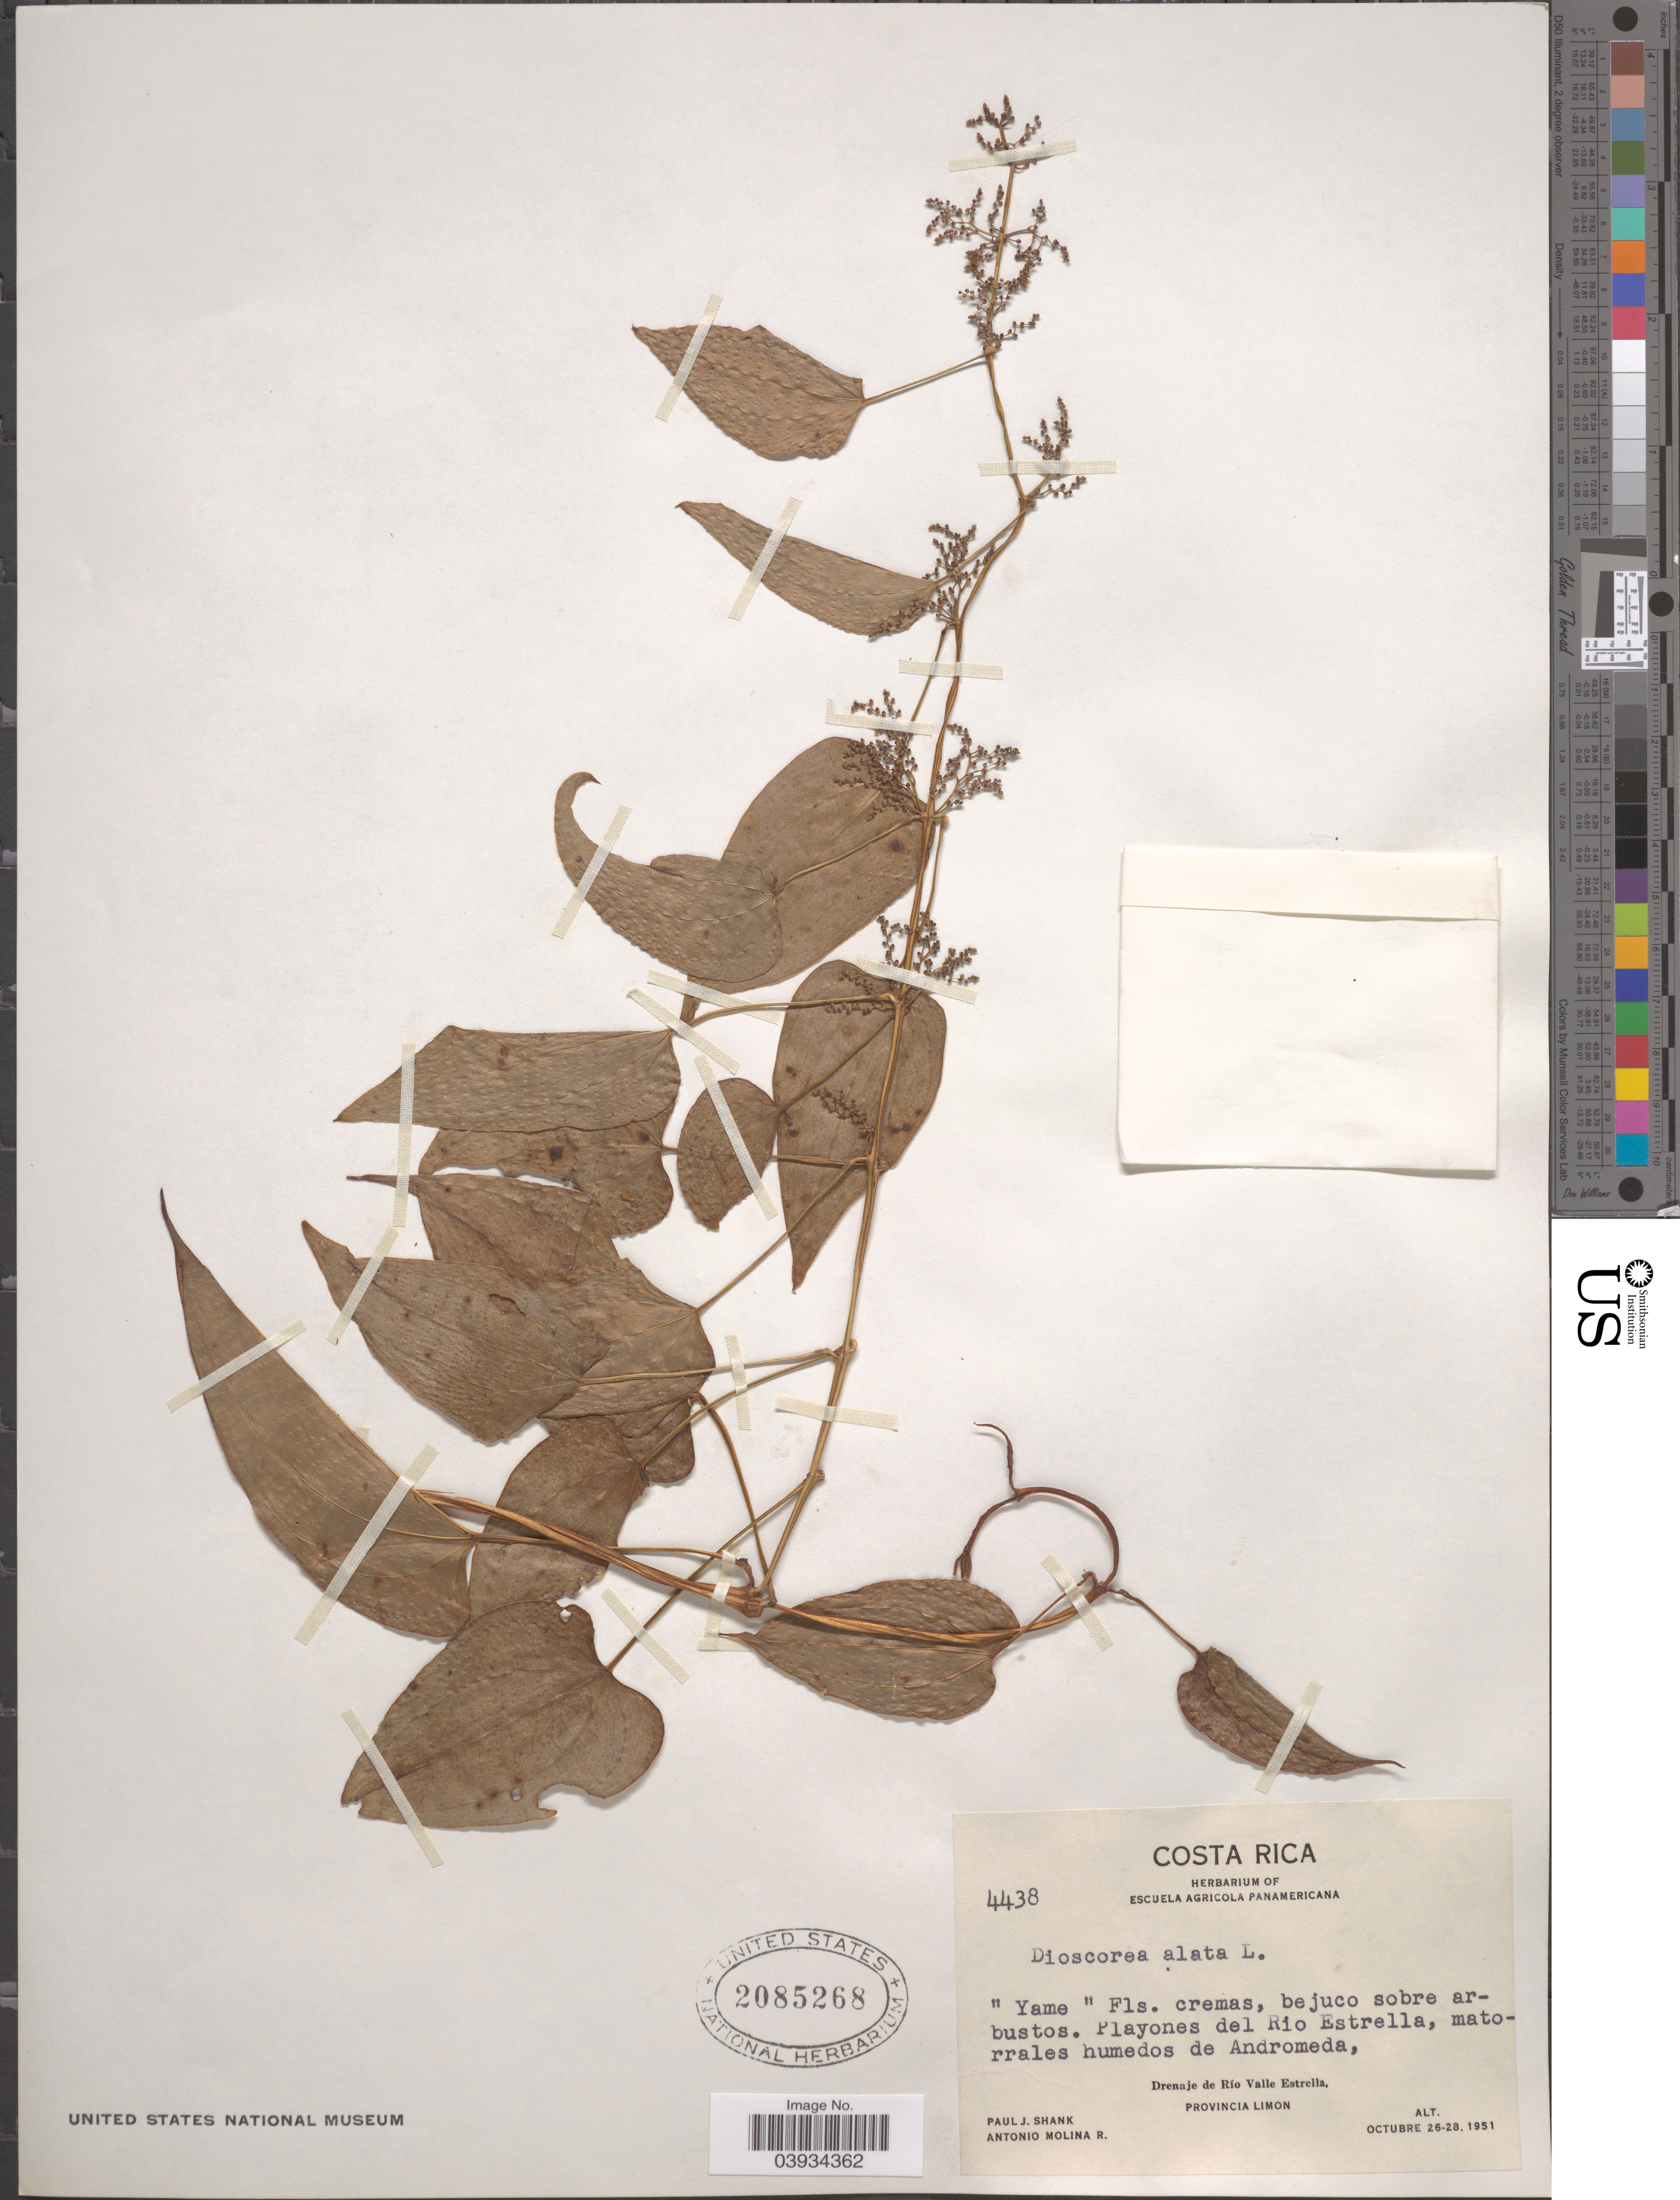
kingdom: Plantae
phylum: Tracheophyta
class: Liliopsida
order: Dioscoreales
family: Dioscoreaceae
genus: Dioscorea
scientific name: Dioscorea alata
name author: L.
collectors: P. J. Shank & A. Molina R.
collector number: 4438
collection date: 1951-10-26/1951-10-28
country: Costa Rica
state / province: Limón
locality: Playones del Rio Estrella, matorrales humedos de Andromeda, Drenaje de Río Valle Estrella.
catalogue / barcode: US 2085268